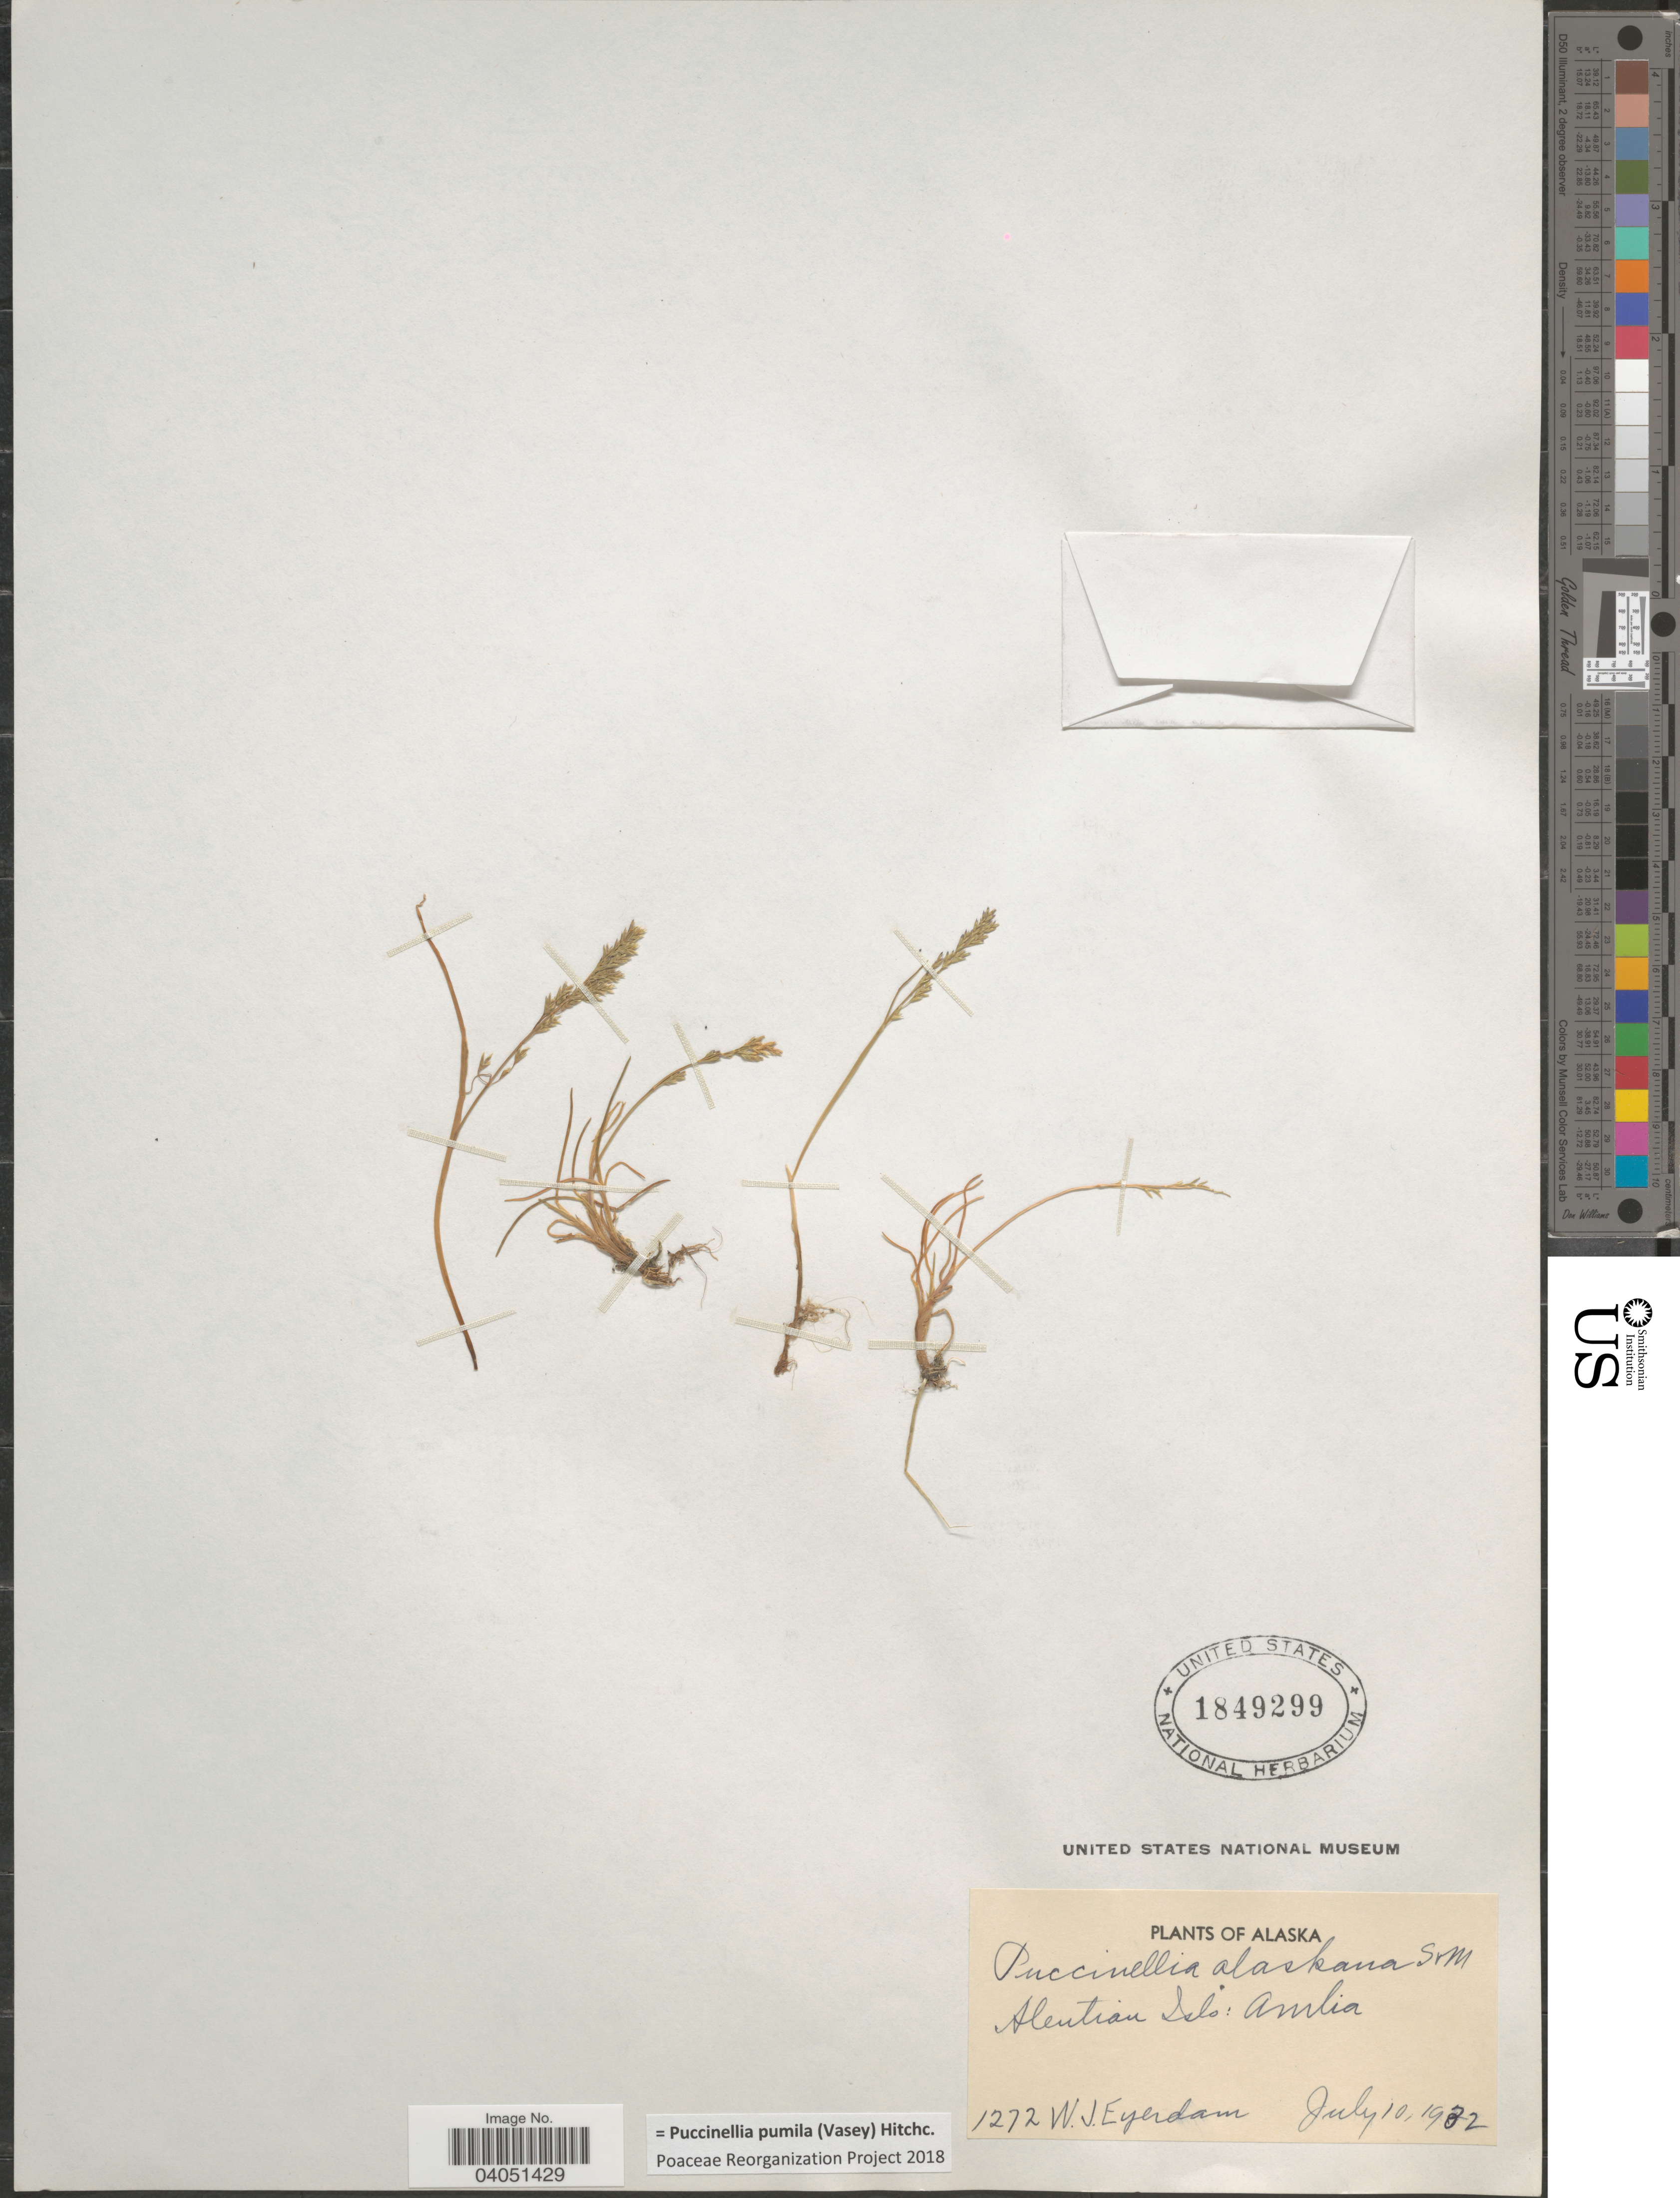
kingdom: Plantae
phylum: Tracheophyta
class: Liliopsida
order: Poales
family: Poaceae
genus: Puccinellia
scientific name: Puccinellia pumila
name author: (Vasey) Hitchc.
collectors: W. J. Eyerdam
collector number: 1272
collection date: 1932-07-10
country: United States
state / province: Alaska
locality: Aleutian Isls: Amlia.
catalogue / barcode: US 1849299